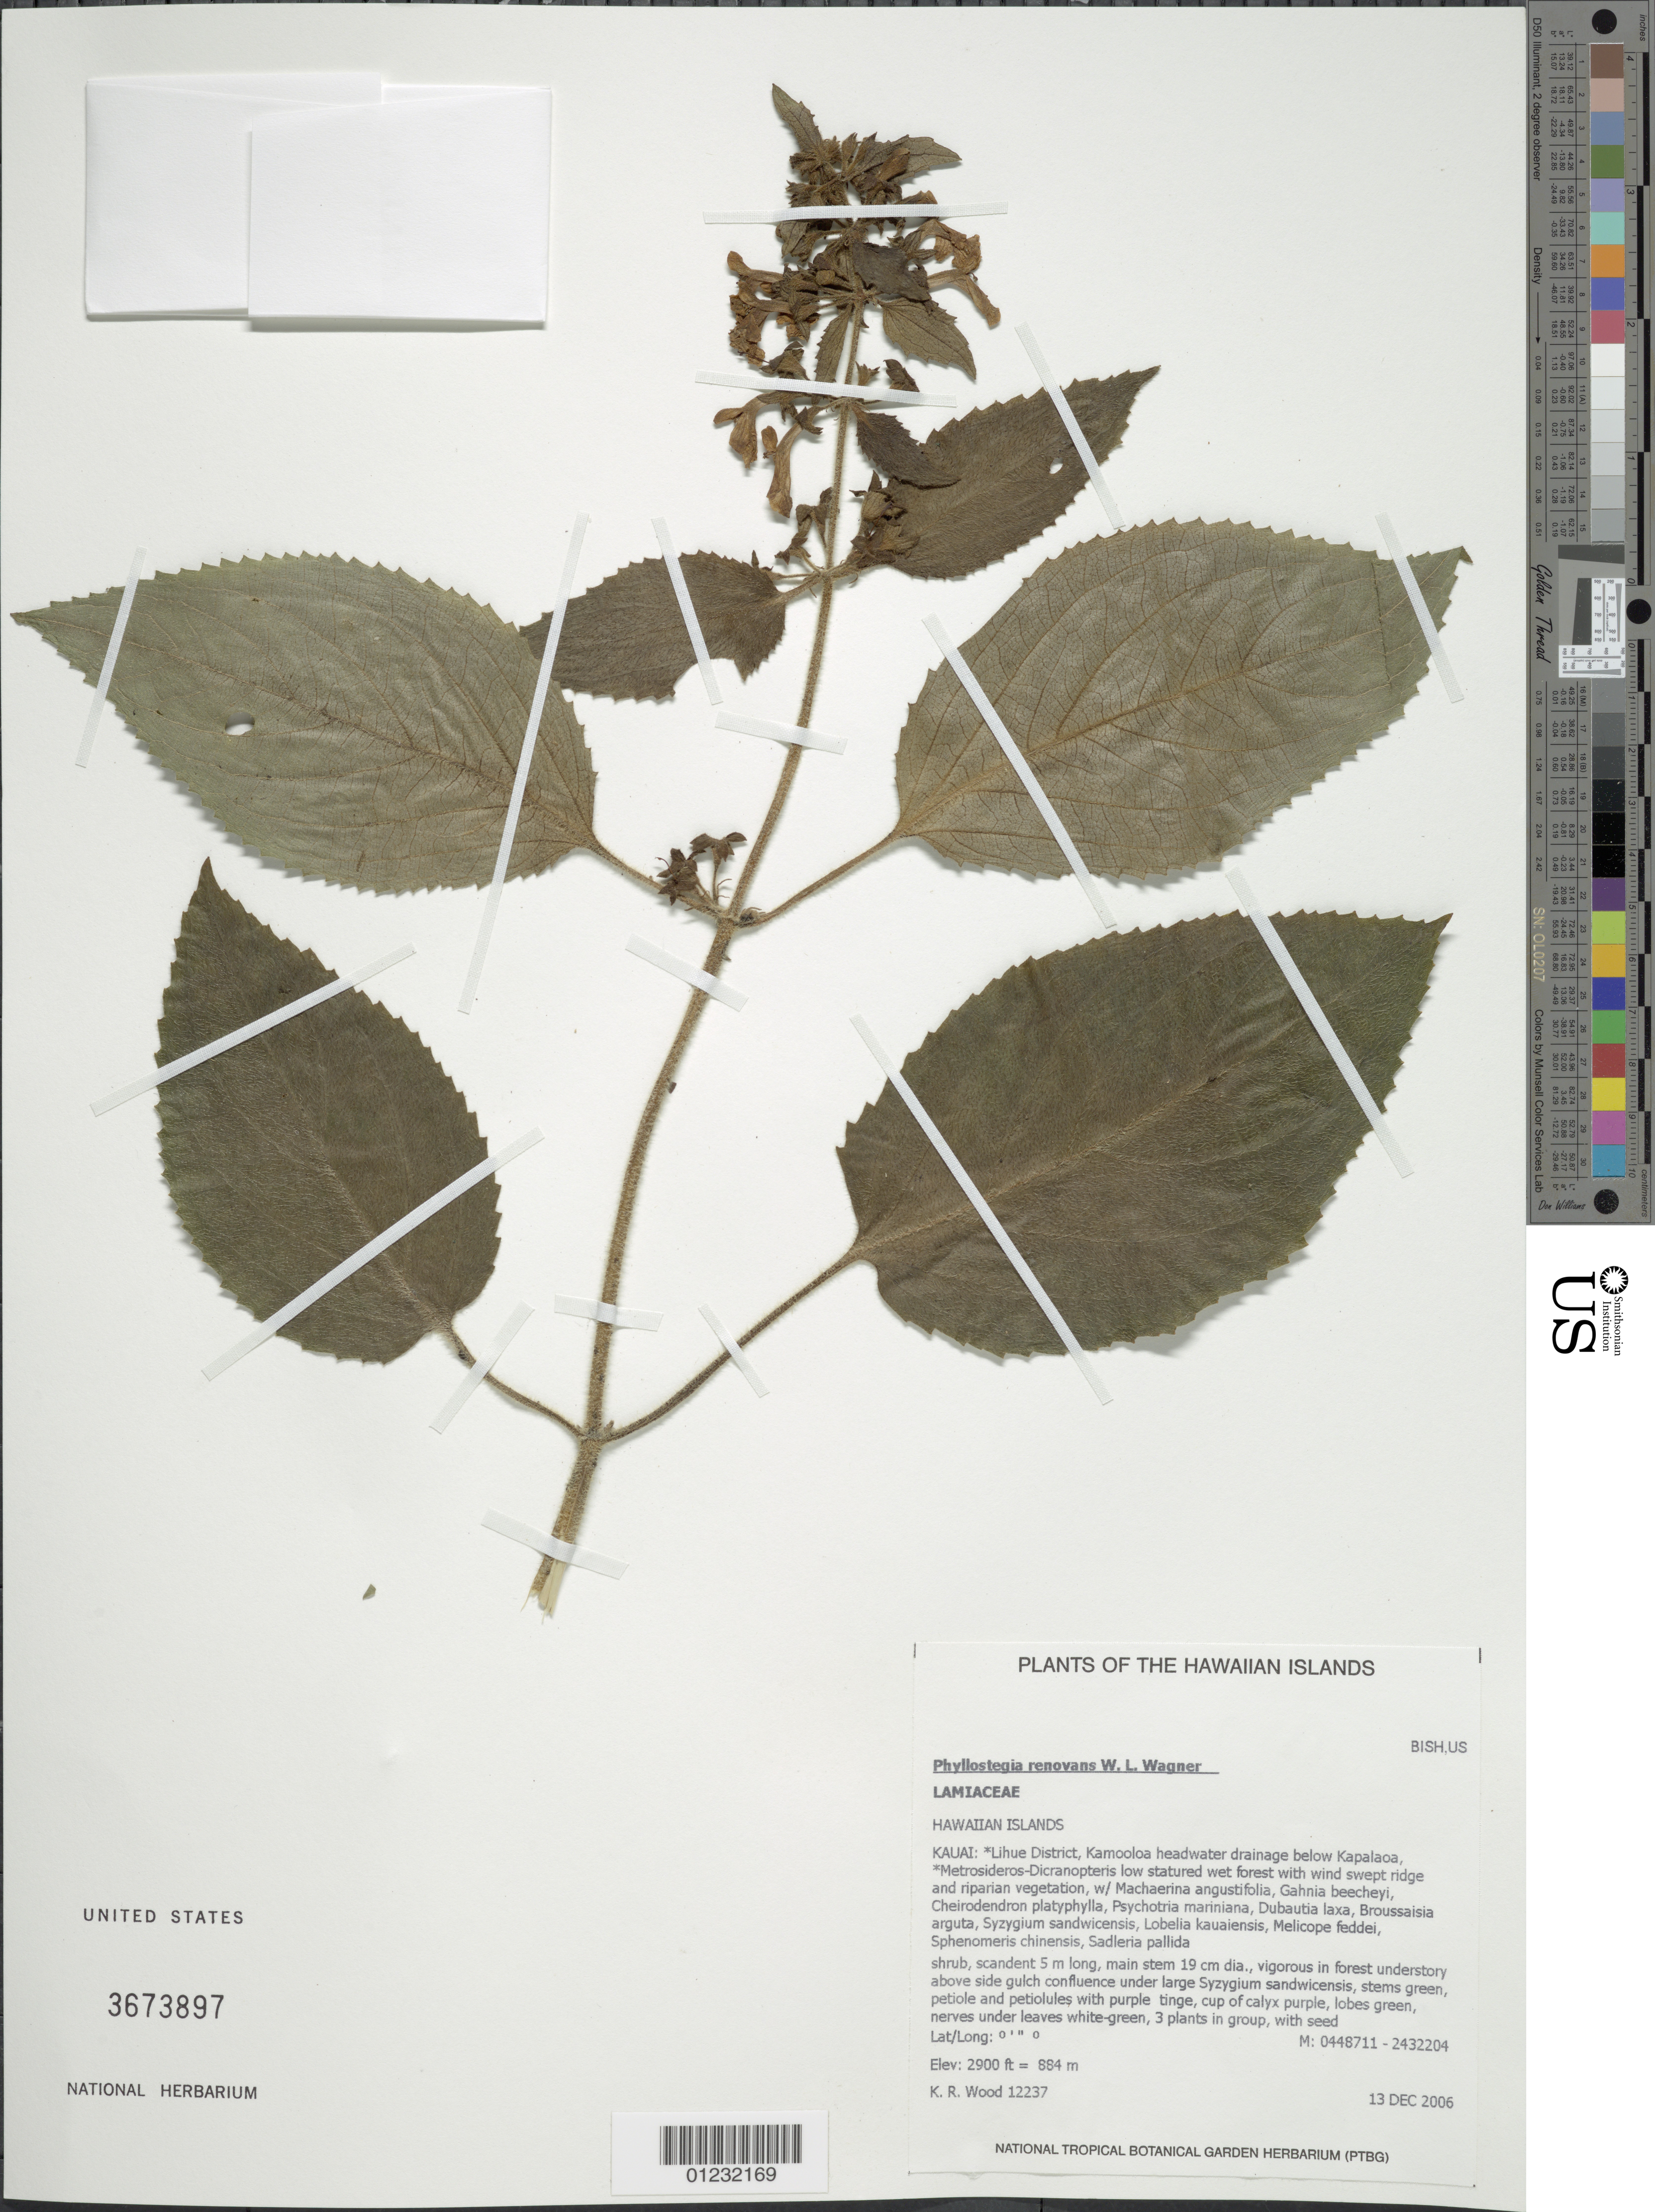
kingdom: Plantae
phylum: Tracheophyta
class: Magnoliopsida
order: Lamiales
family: Lamiaceae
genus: Phyllostegia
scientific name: Phyllostegia renovans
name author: W.L. Wagner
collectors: K. R. Wood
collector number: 12237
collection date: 2006-12-13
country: United States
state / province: Hawaii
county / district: Kauai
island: Kaua'i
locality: Lihue District, Kamooloa headwater drainage below Kapalaoa.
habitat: Low saturated wet forest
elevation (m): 1006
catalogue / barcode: US 3673897